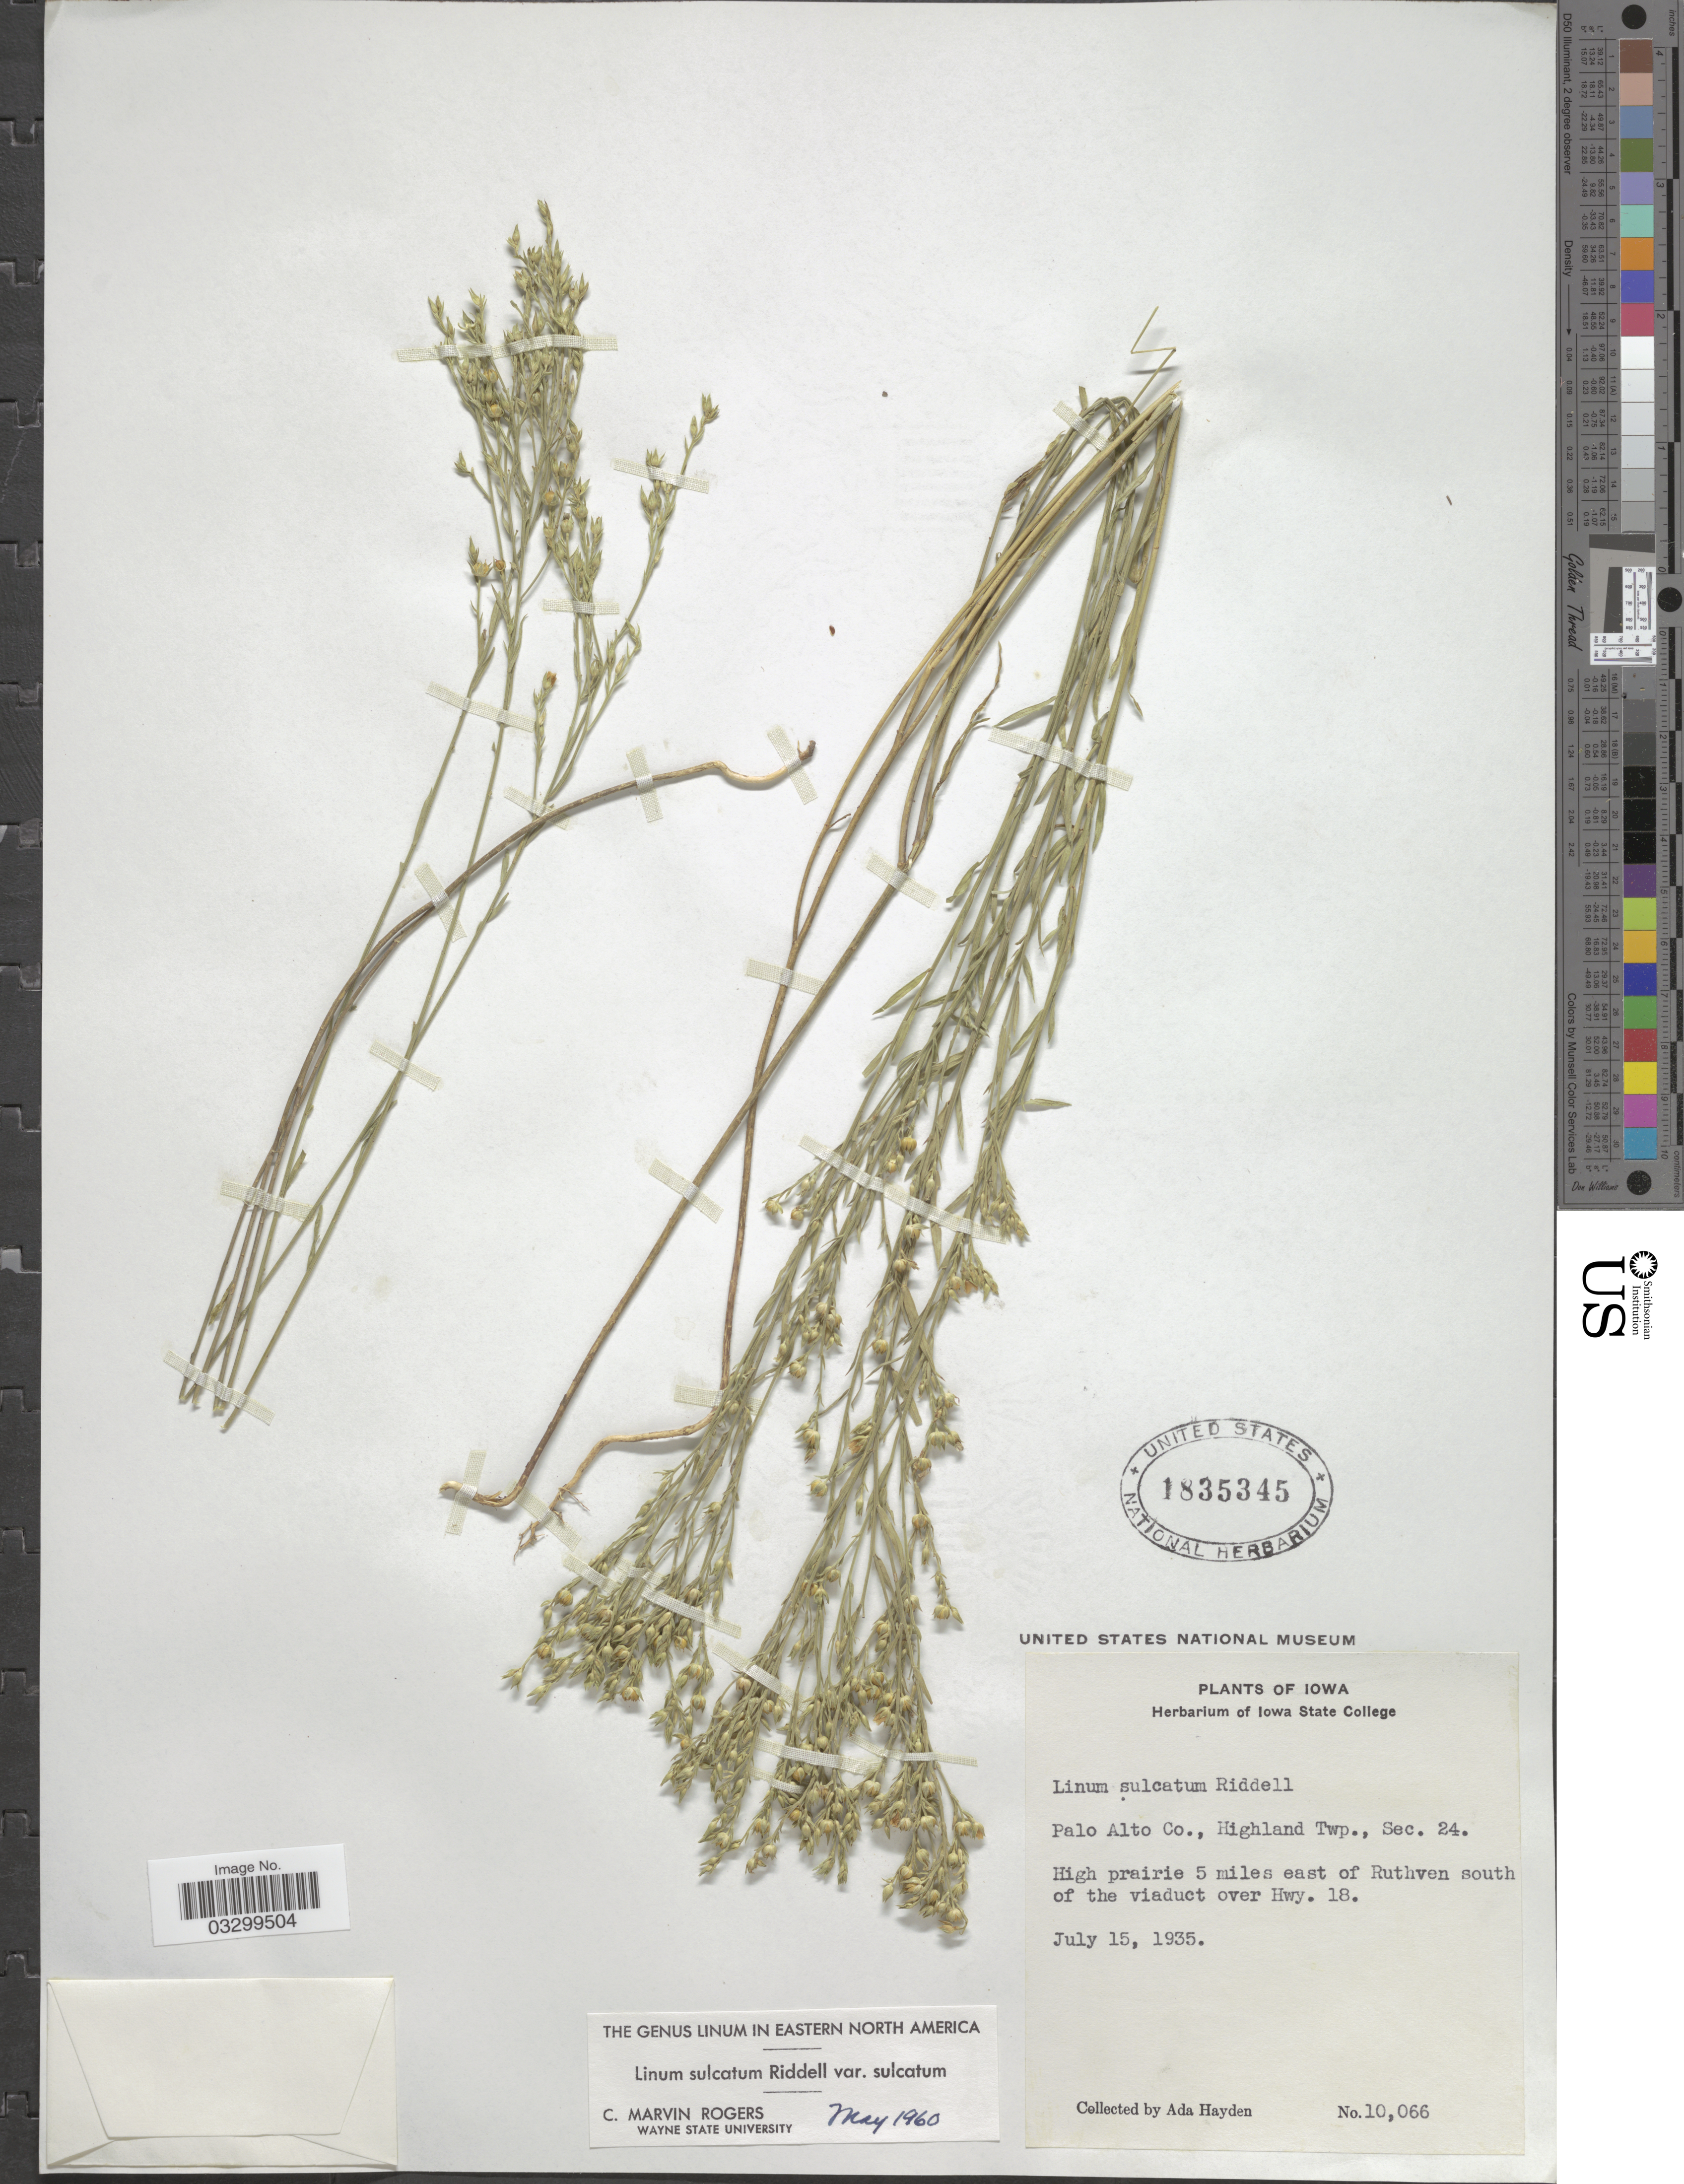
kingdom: Plantae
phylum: Tracheophyta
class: Magnoliopsida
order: Malpighiales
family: Linaceae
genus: Linum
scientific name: Linum sulcatum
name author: Riddell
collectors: Ada Hayden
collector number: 10066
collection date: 1935-07-15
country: United States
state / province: Iowa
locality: Palo Alto Co., Highland Twp., Sec. 24. 5 miles east of Ruthven south of the viaduct over Hwy. 18.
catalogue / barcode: US 1835345